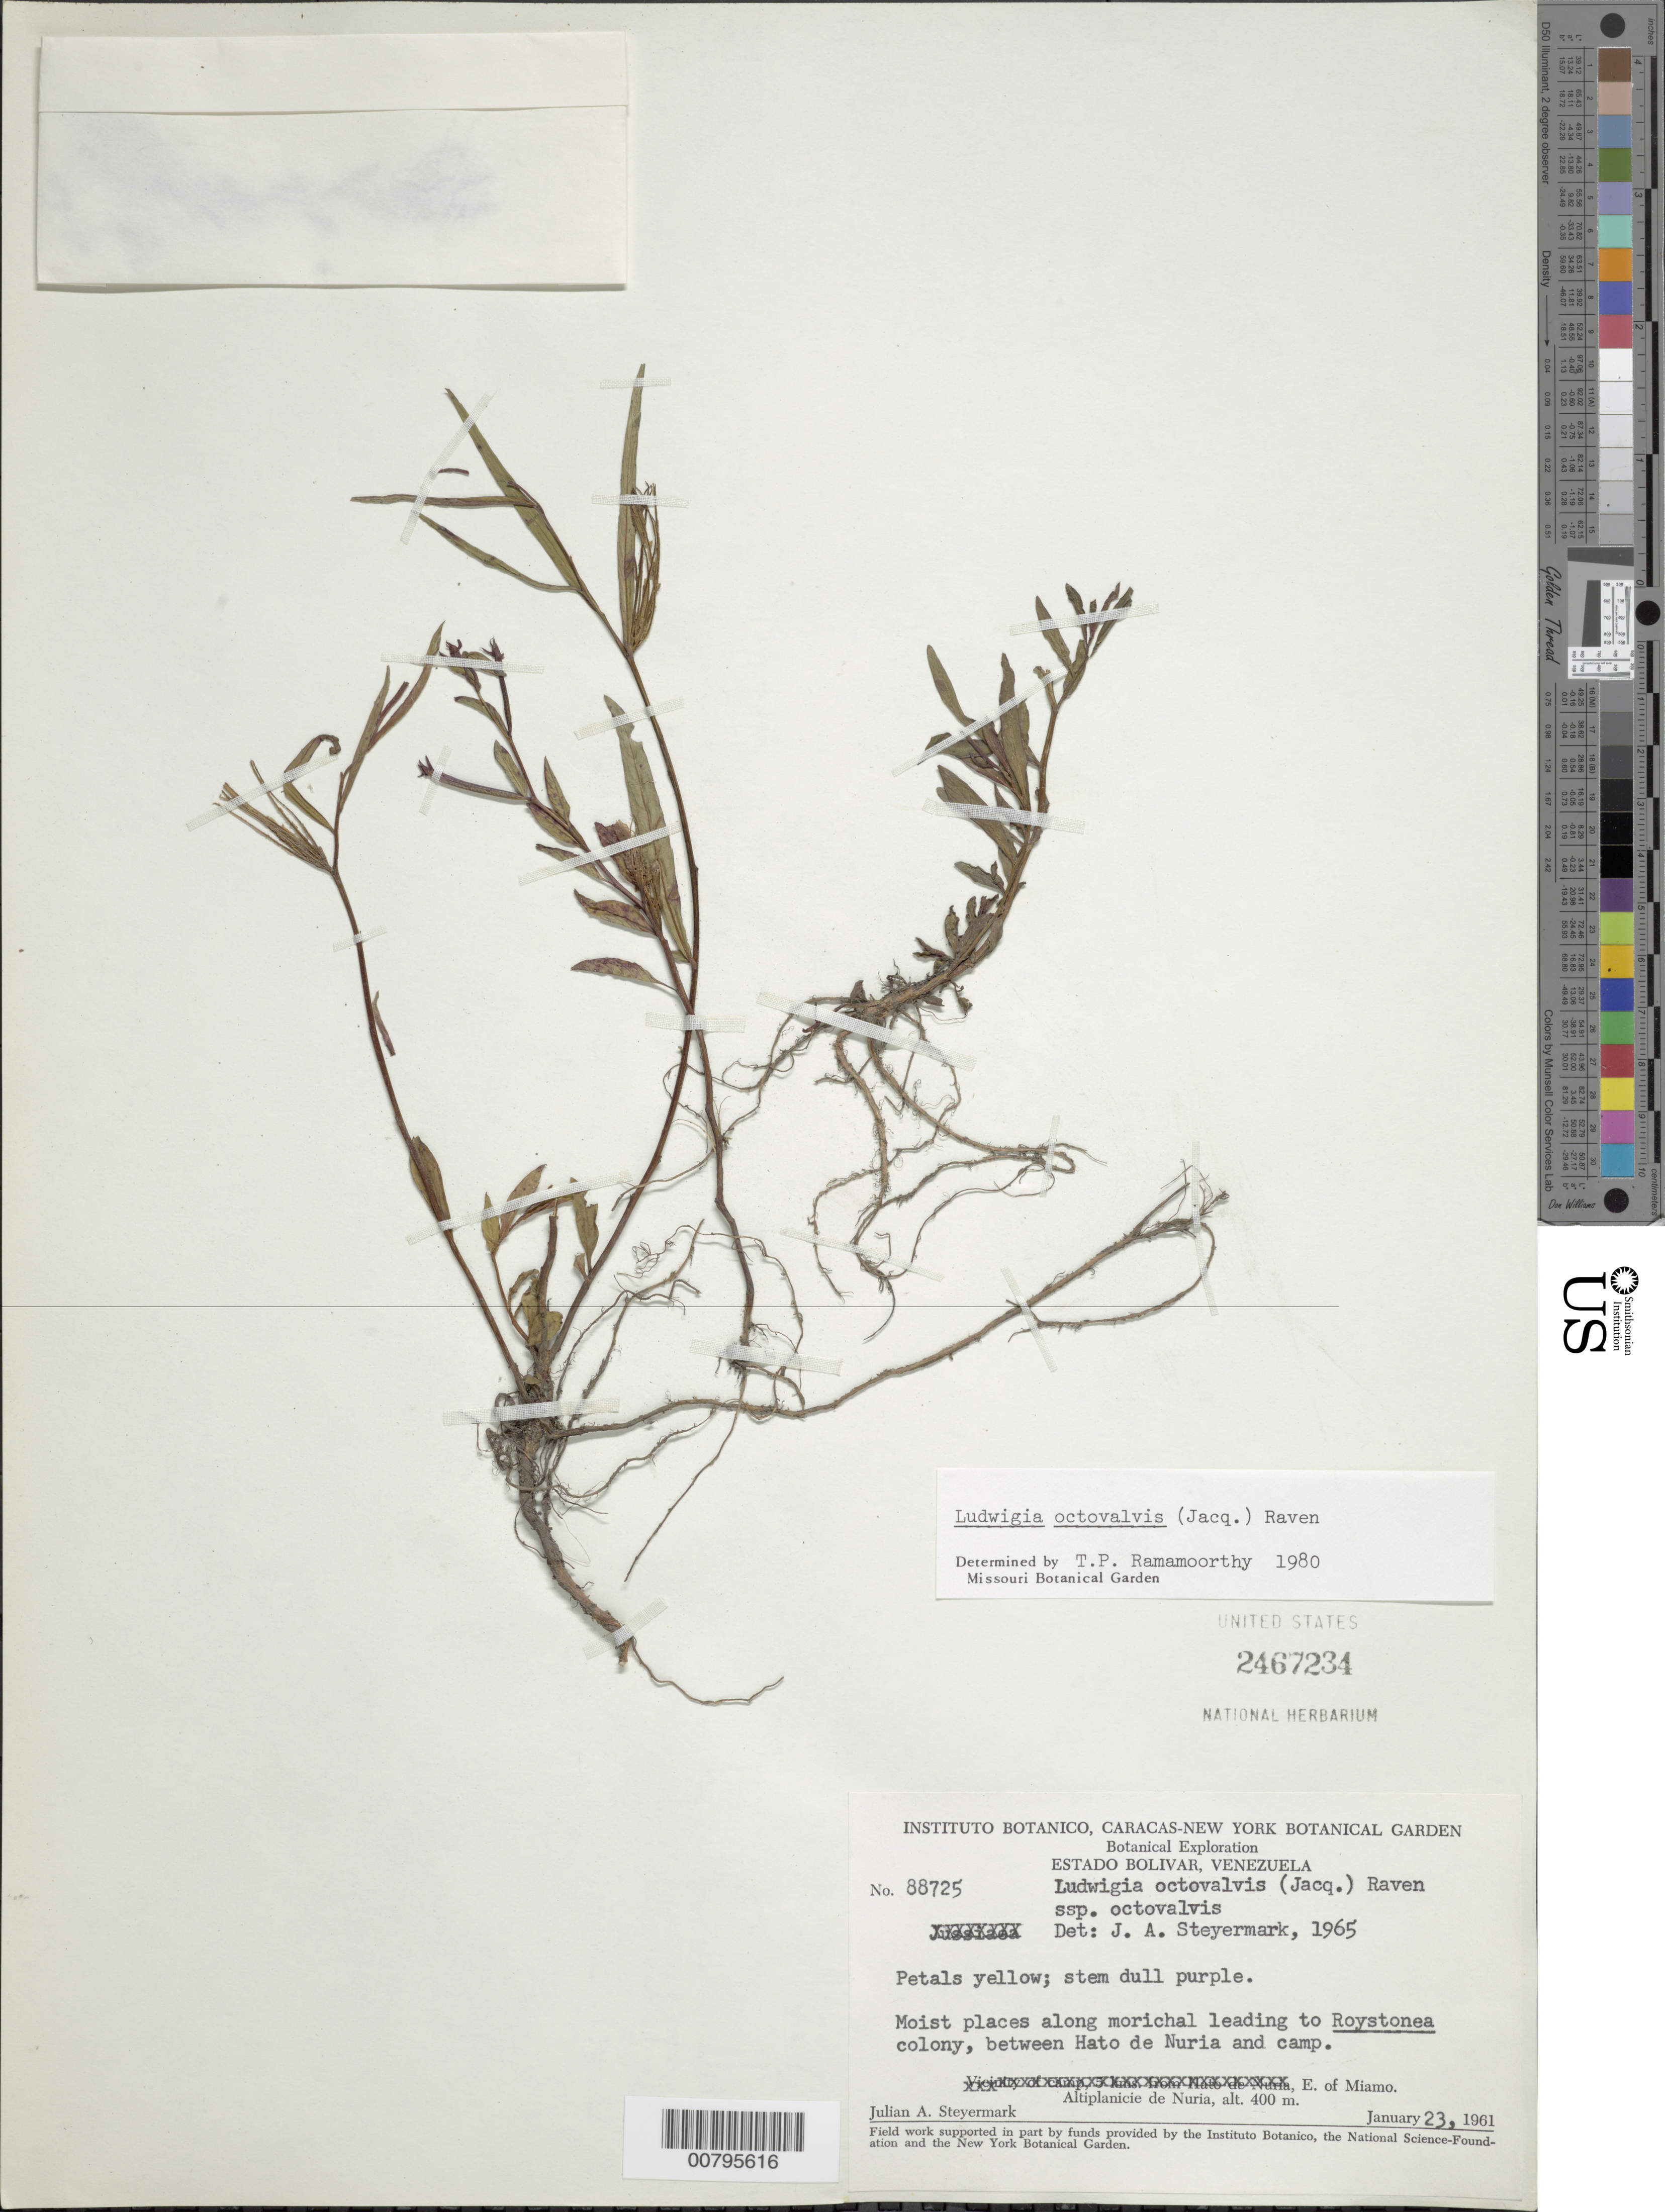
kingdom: Plantae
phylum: Tracheophyta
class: Magnoliopsida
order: Myrtales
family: Onagraceae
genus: Ludwigia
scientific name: Ludwigia octovalvis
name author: (Jacq.) P.H. Raven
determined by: Ramamoorthy, T. P.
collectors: J. Steyermark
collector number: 88725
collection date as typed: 23-Jan-61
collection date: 1961-01-23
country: Venezuela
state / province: Bolívar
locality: Altiplanicie de Nuria, E of Miamo, between Hato de Nuria and camp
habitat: Moist places along morichal leading to Roystonea colony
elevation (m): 400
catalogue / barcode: US 2467234